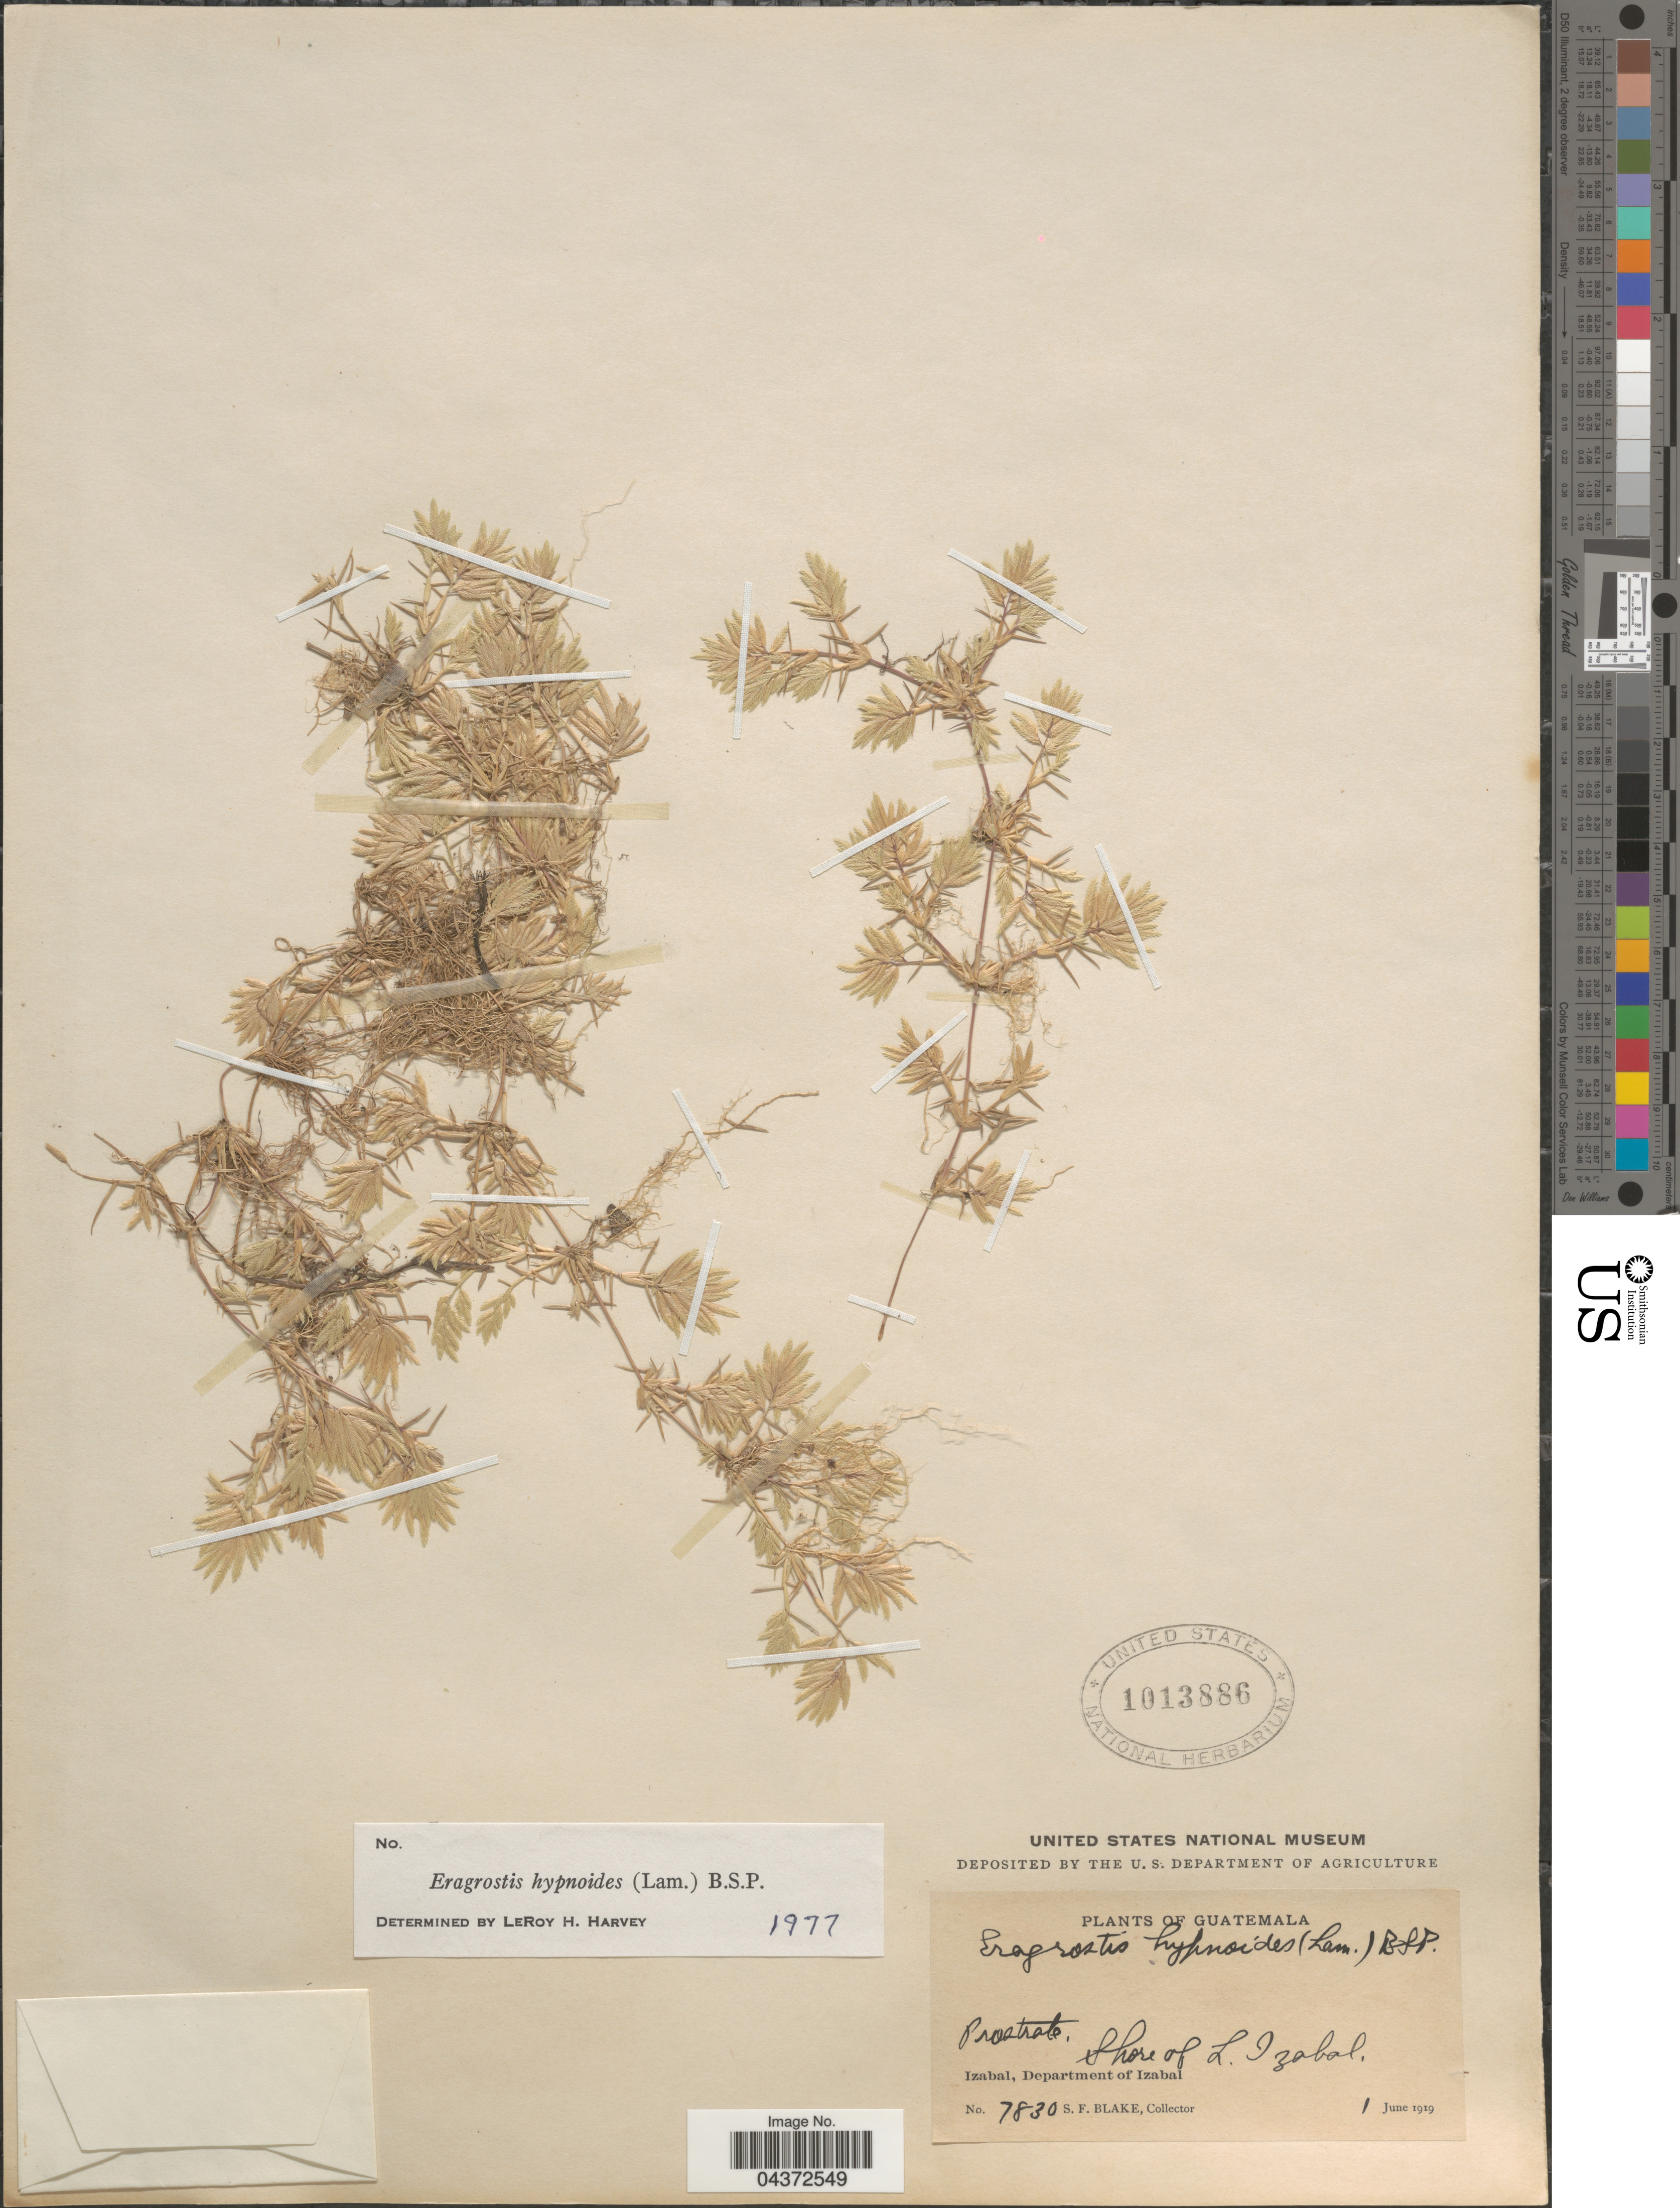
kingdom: Plantae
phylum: Tracheophyta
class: Liliopsida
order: Poales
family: Poaceae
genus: Eragrostis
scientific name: Eragrostis hypnoides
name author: (Lam.) Britton, Stearns & Poggenb.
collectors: S. Blake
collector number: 7830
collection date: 1919-06-01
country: Guatemala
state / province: Izabal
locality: Shore of L. Izabal. Department of Izabal.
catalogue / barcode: US 1013886